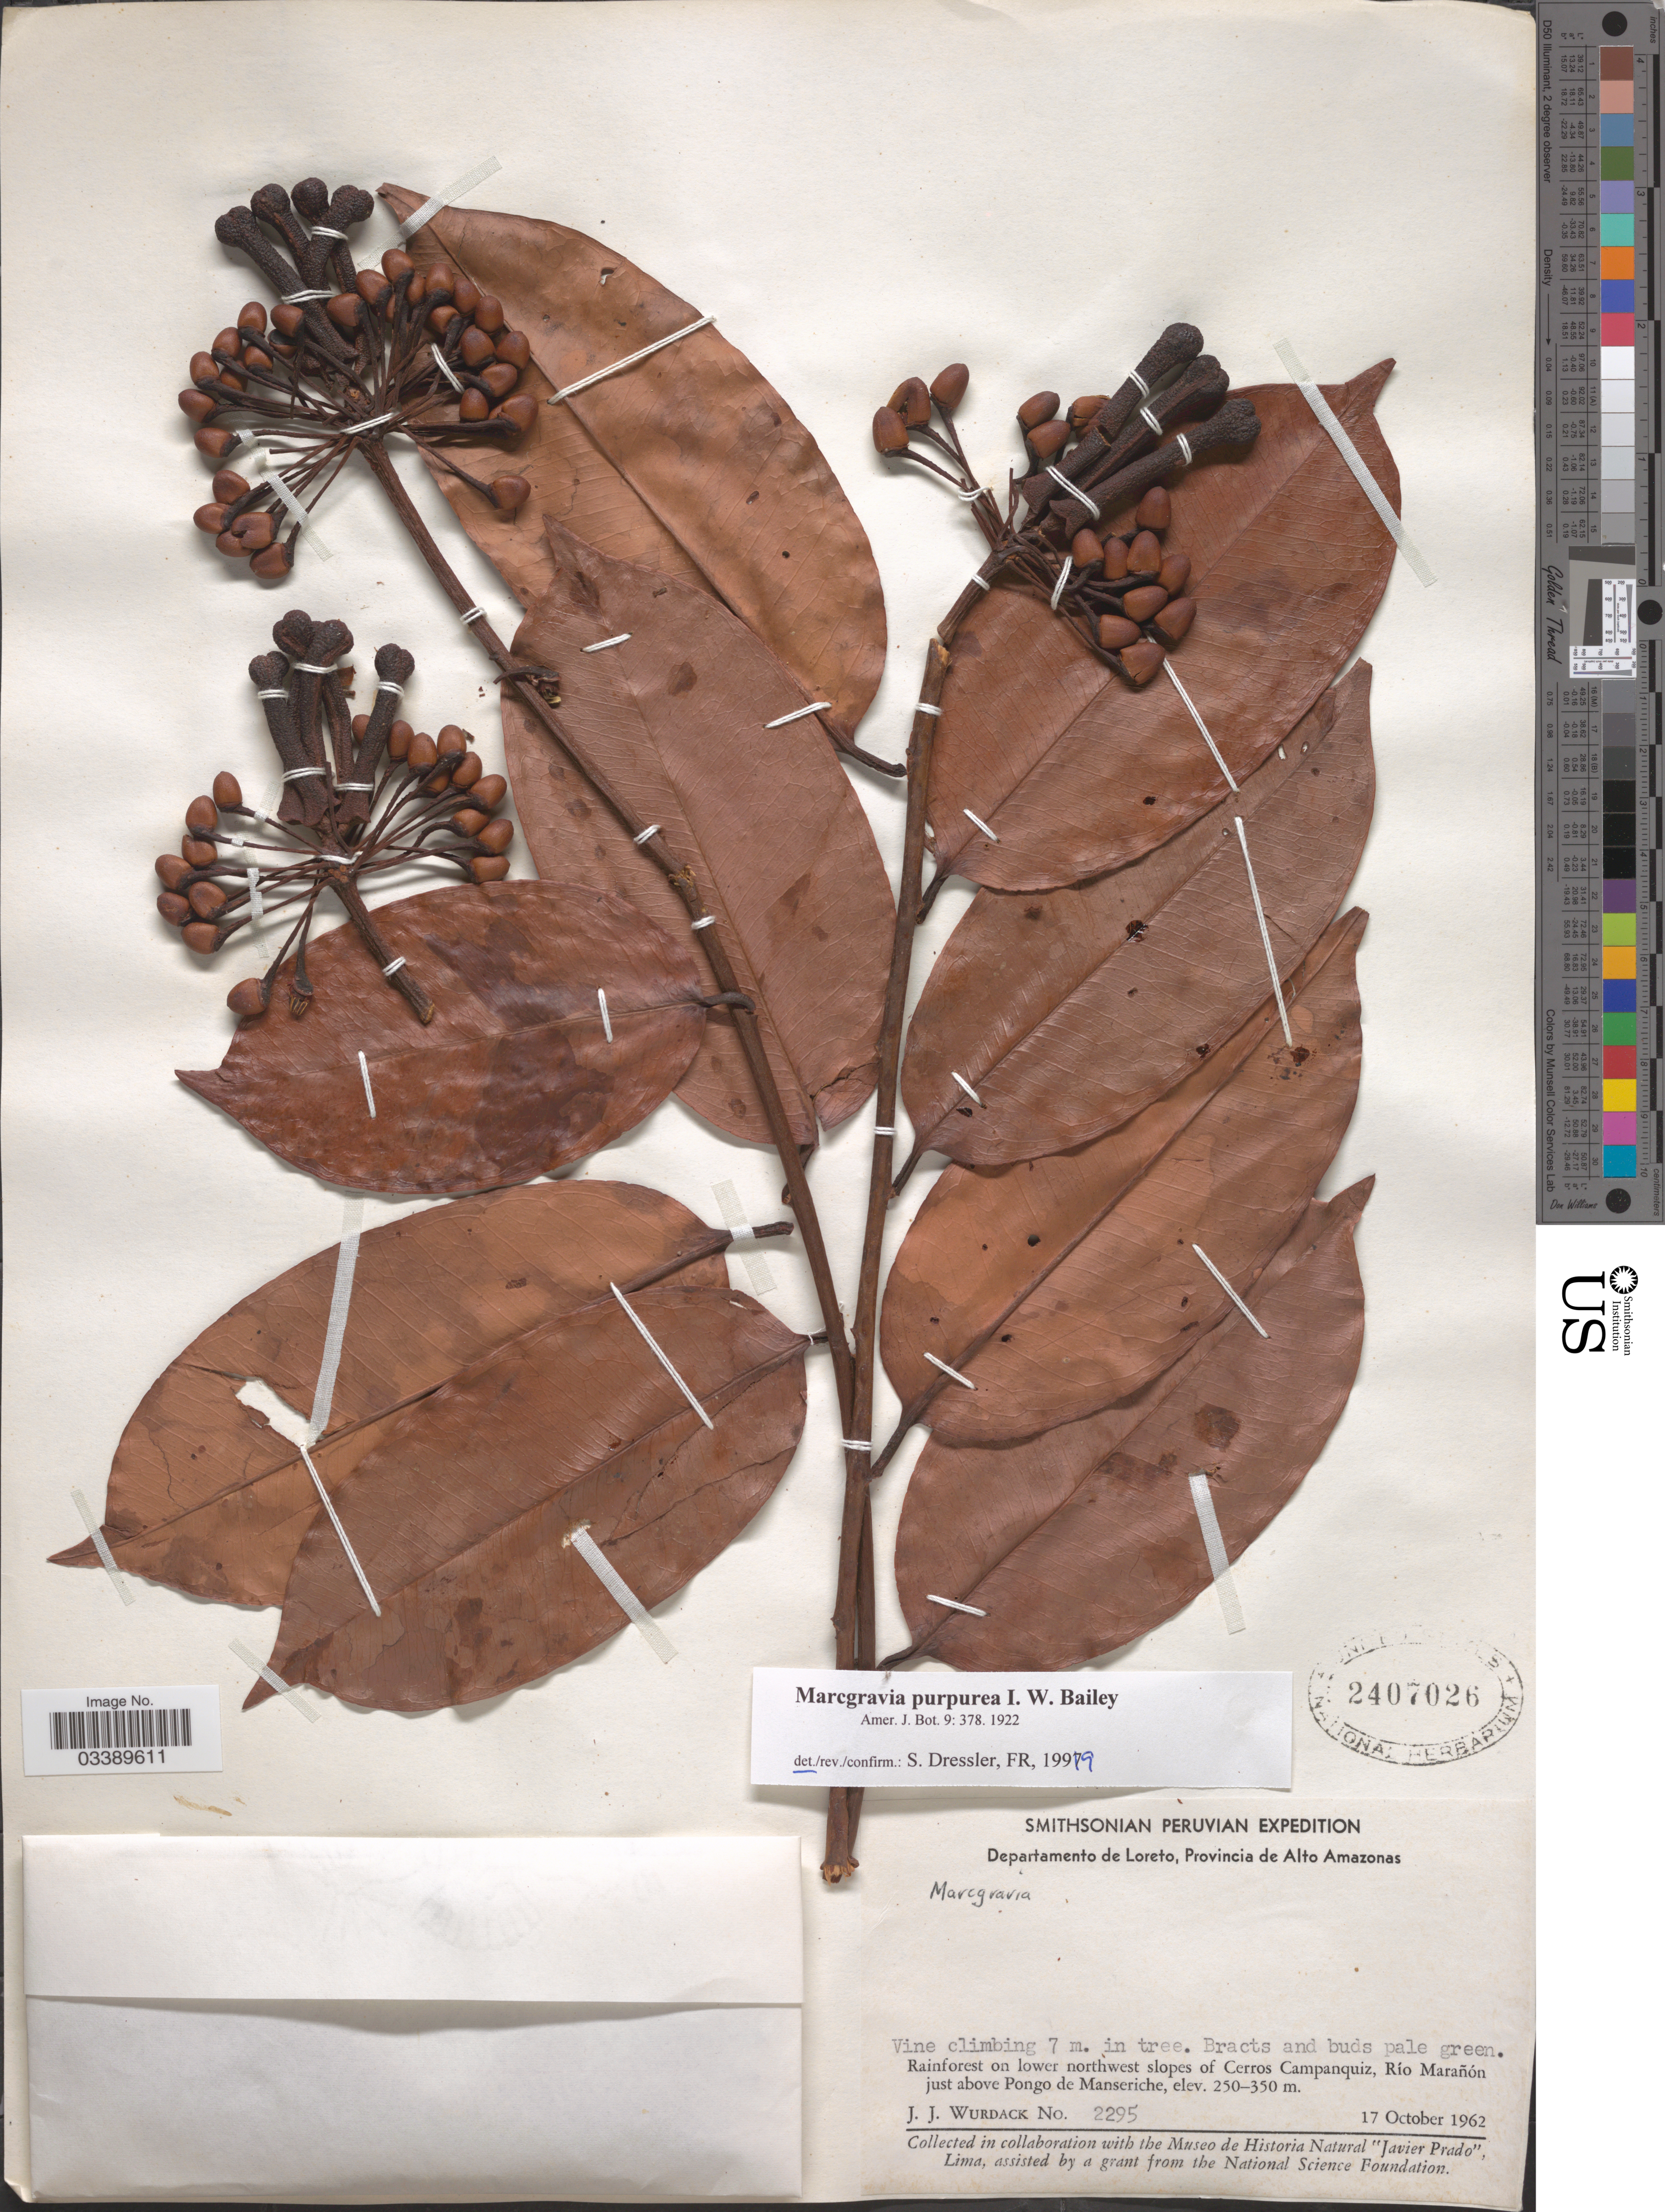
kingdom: Plantae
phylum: Tracheophyta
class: Magnoliopsida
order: Ericales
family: Marcgraviaceae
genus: Marcgravia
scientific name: Marcgravia purpurea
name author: I.W. Bailey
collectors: J. J. Wurdack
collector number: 2295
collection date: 1962-10-17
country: Peru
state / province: Loreto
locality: Departamento de Loreto, Provincia de Alto Amazonas. Rainforest on lower northwest slopes of Cerros Campanquiz, Río Marañón just above Pongo de Manseriche.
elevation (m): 250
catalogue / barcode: US 2407026